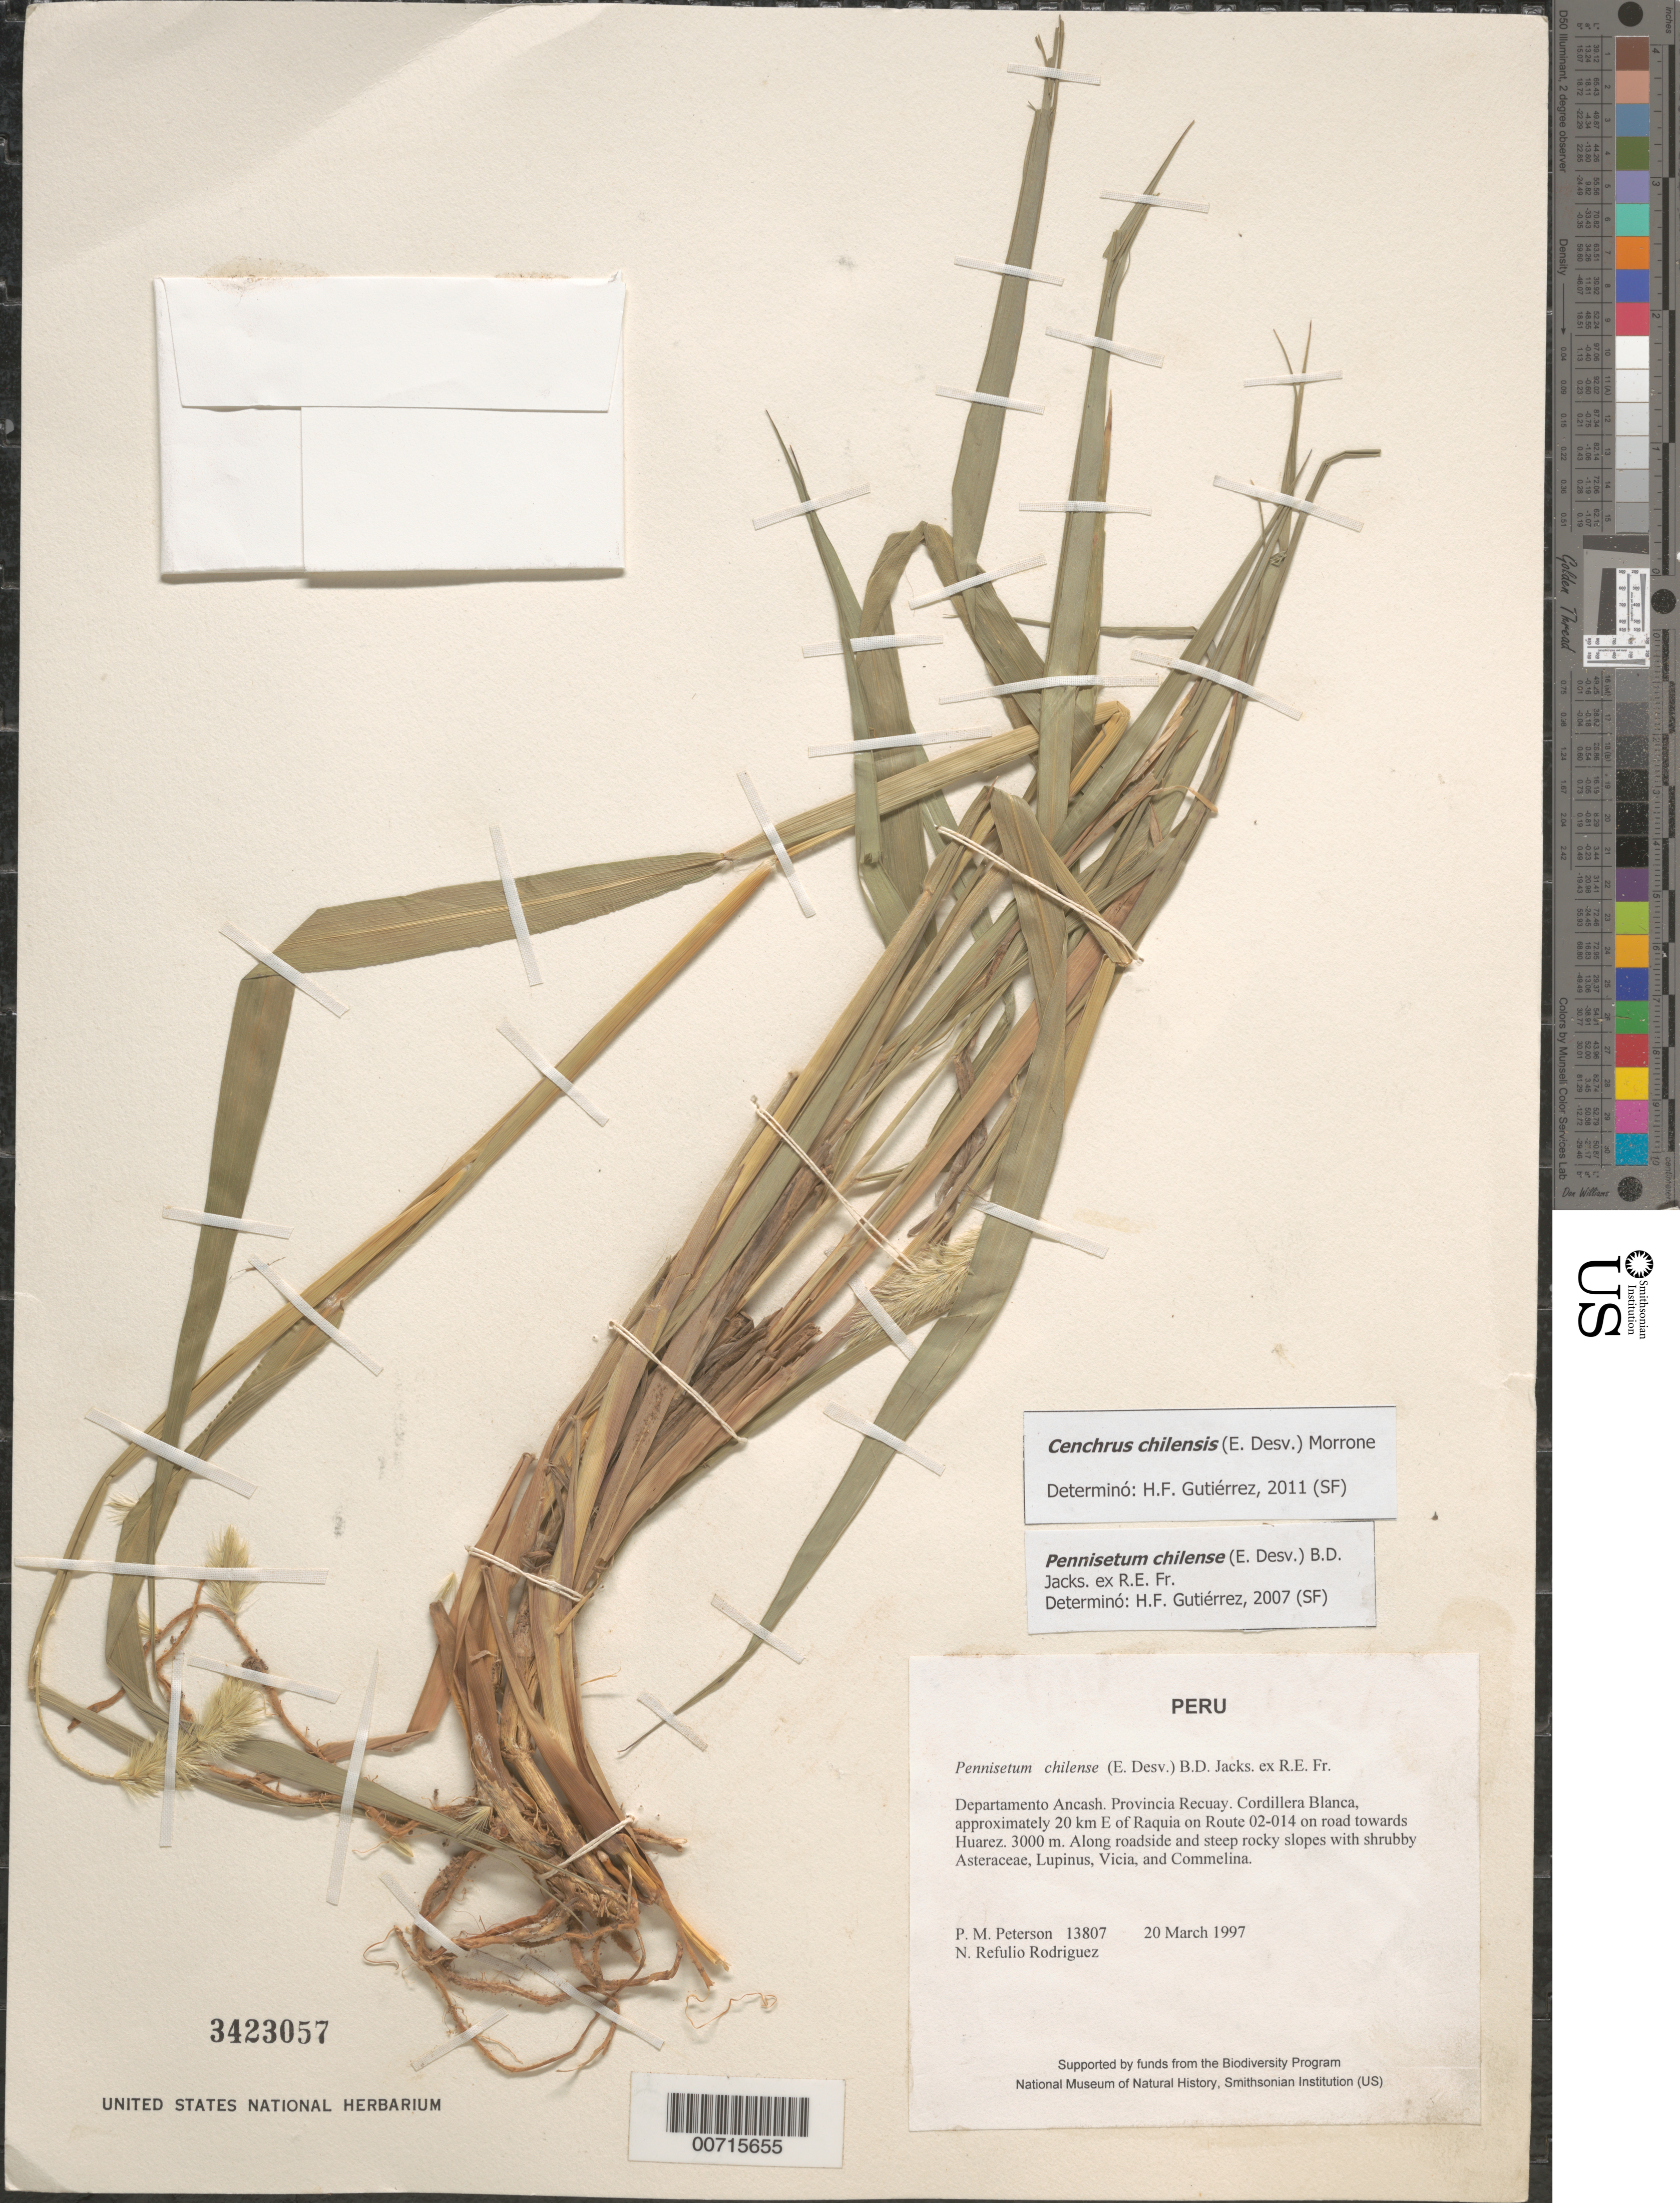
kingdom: Plantae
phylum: Tracheophyta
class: Liliopsida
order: Poales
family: Poaceae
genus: Cenchrus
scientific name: Cenchrus chilensis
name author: (É. Desv.) Morrone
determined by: Gutiérrez, H. F.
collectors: P. M. Peterson & N. Refulio-Rodríguez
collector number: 13807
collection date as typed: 20 Mar 1997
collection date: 1997-03-20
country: Peru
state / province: Ancash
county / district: Recuay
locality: Cordillera Blanca, approximately 20 km E of Raquia on Route 02-014 on road towards Huarez.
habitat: Along roadside and steep rocky slopes with shruby Asteraceae, Lupinus, Vicia, and Commelina.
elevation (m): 3000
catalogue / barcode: US 3423057